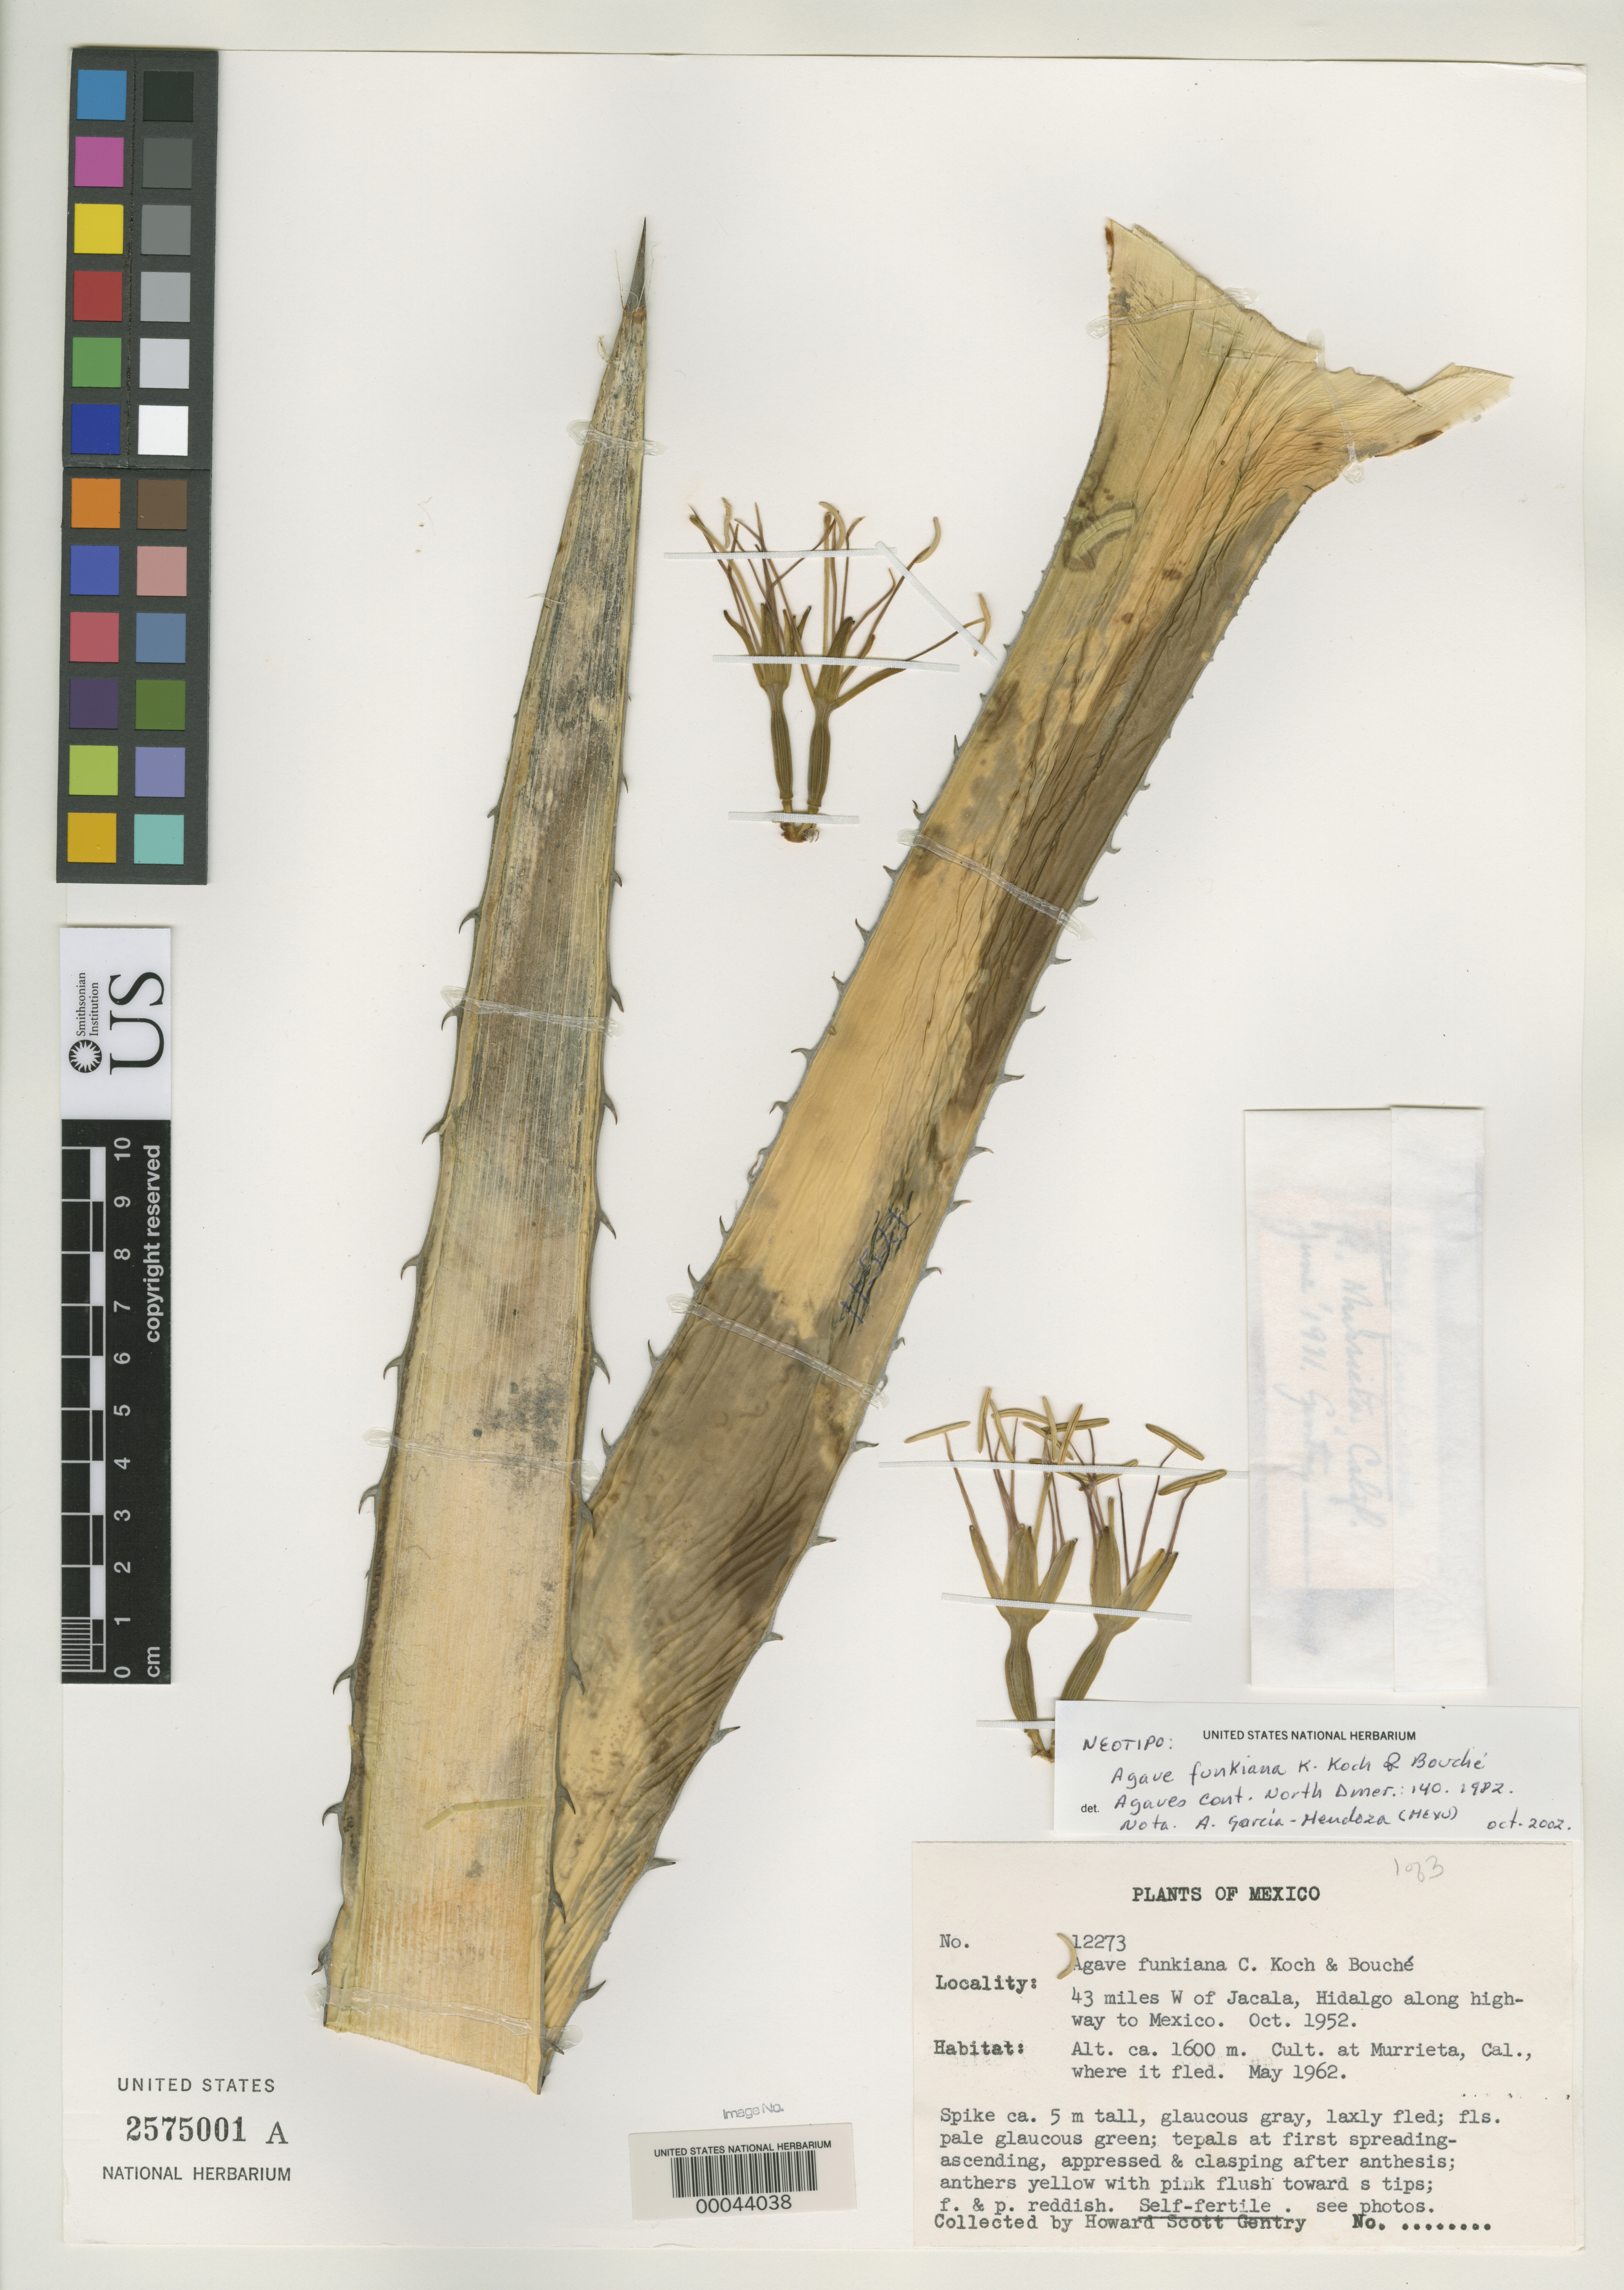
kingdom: Plantae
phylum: Tracheophyta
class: Liliopsida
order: Asparagales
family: Asparagaceae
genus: Agave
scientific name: Agave funkiana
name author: C. Koch & Bouché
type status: Neotype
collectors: H. S. Gentry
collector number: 12273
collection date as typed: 12 Oct 1852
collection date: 1852-10-12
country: Mexico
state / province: Hidalgo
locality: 43 miles W of Jacala, along rt. 85 (highway to Mexico).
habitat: In open woods on limestone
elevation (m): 1600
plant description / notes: Cult. at Murrieta, Cal., where it flowered May 1962.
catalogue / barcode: US 2575001A